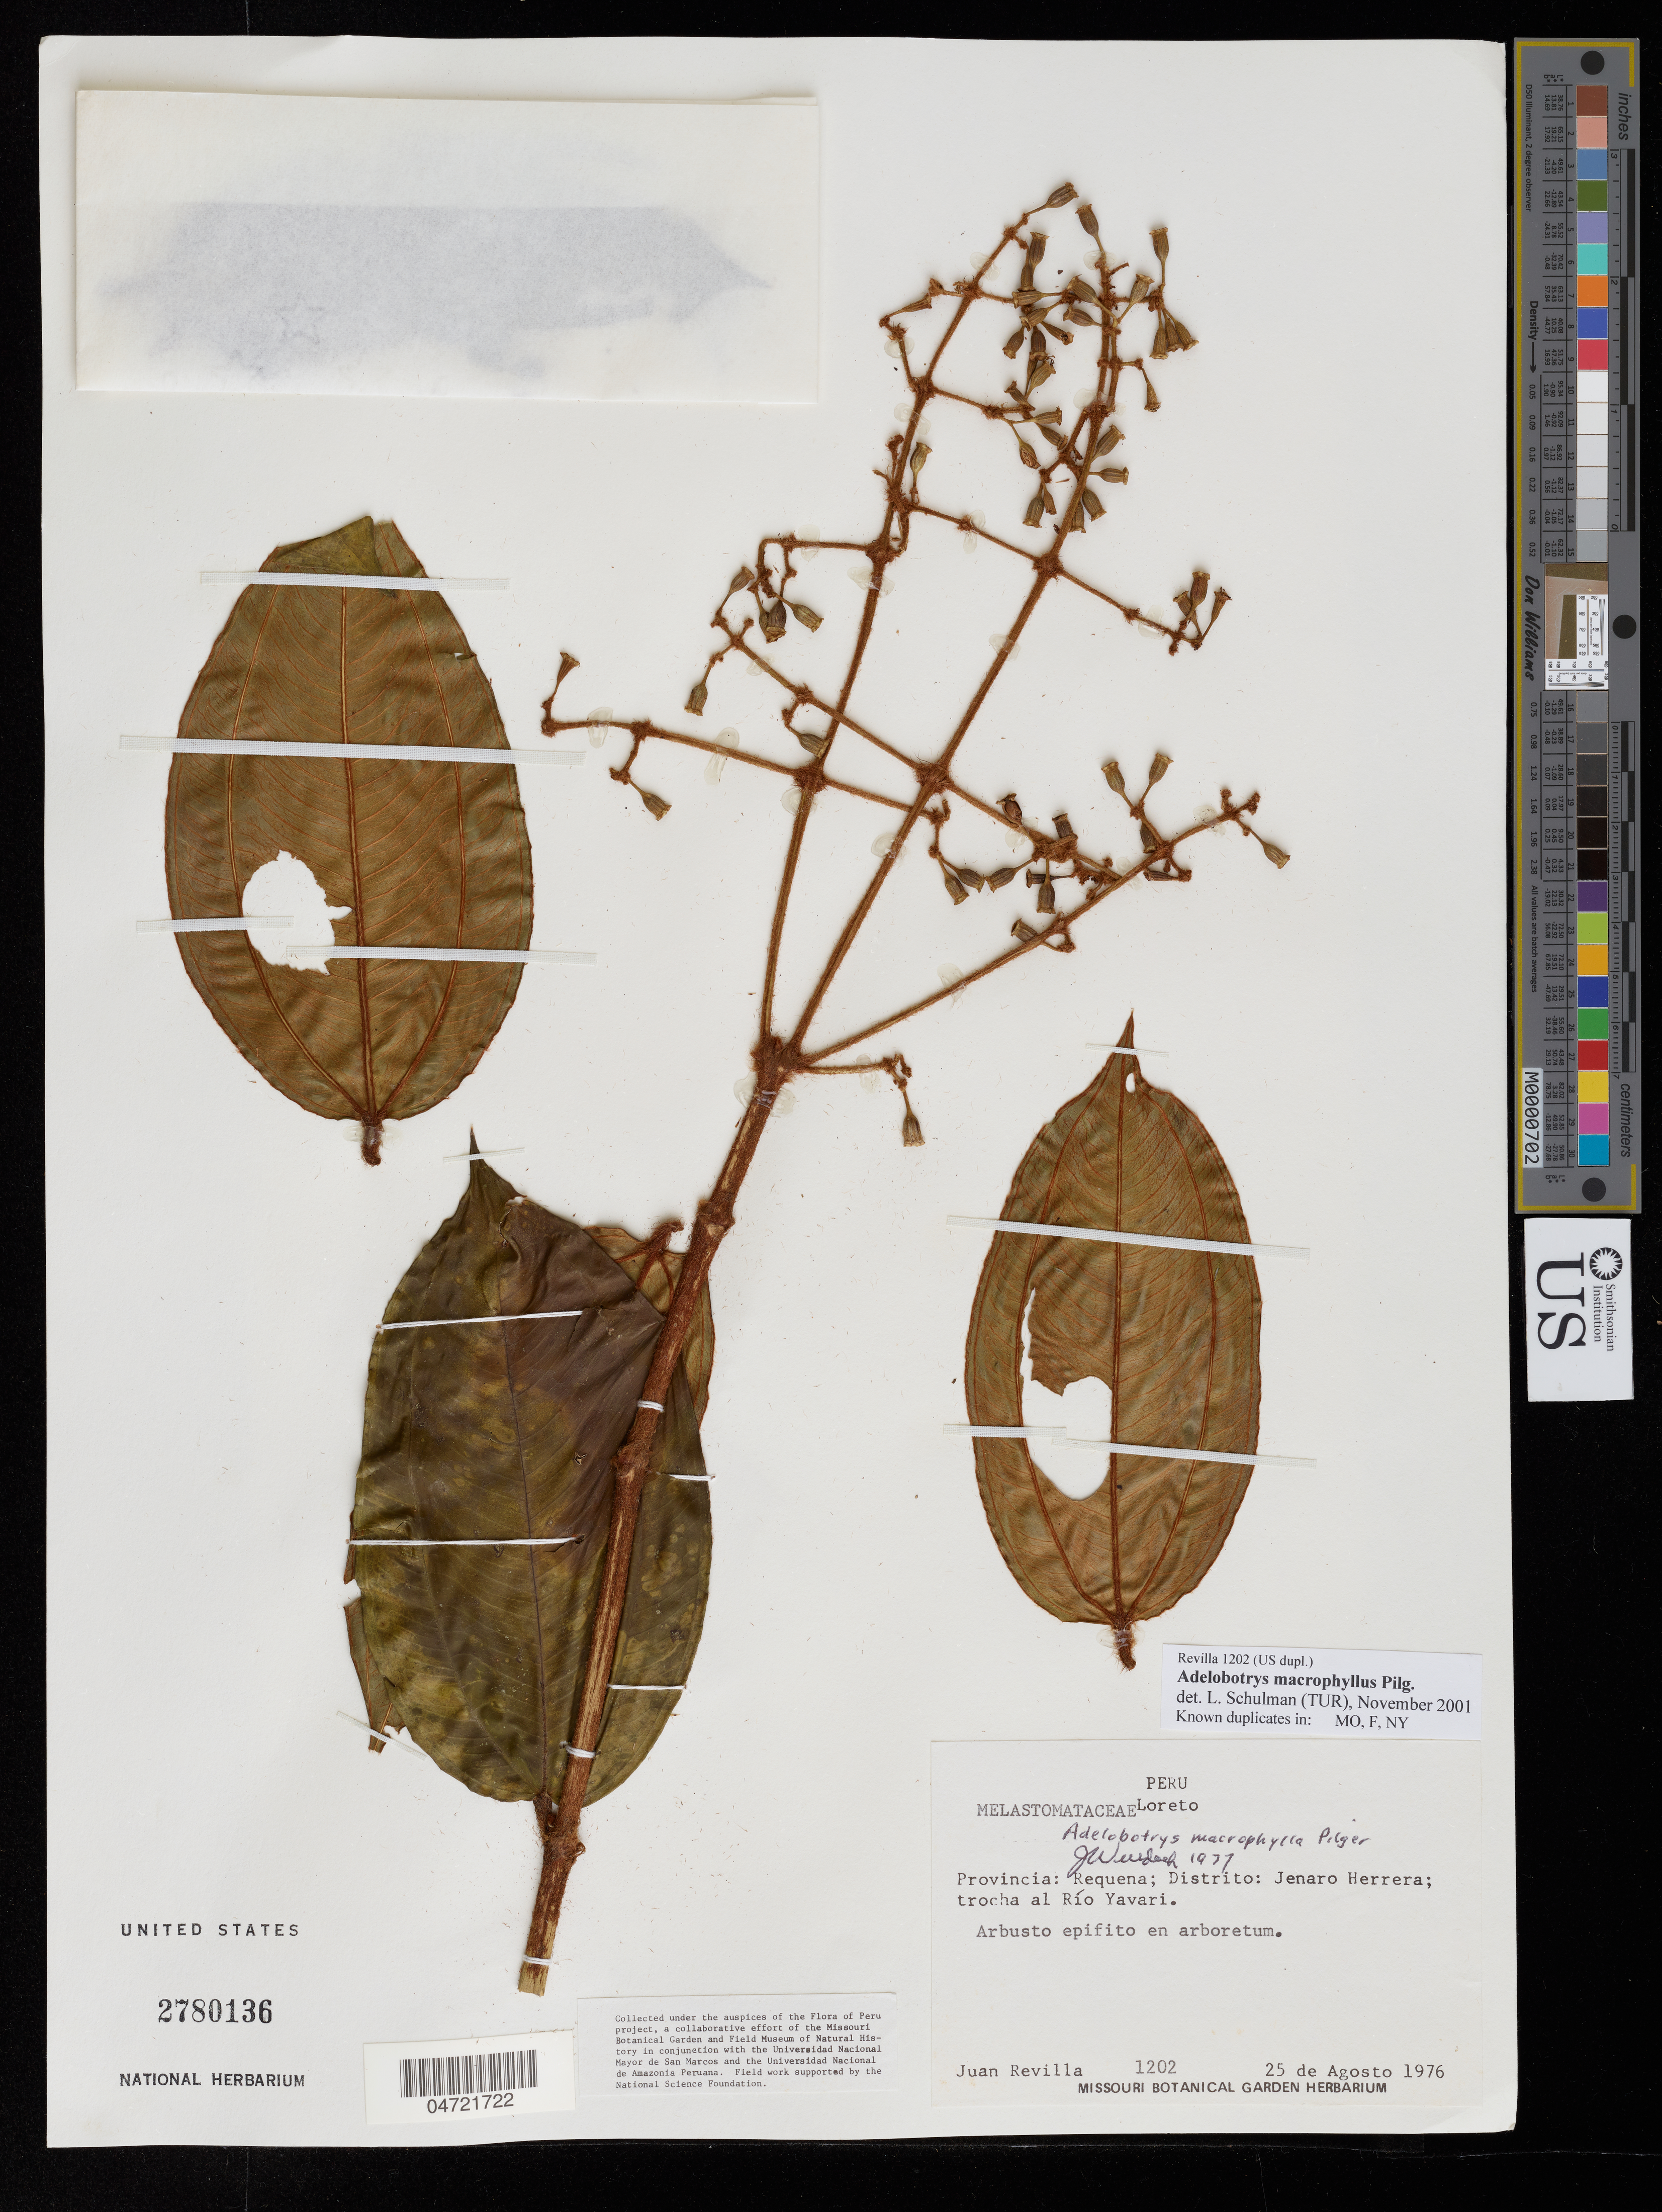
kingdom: Plantae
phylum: Tracheophyta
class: Magnoliopsida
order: Myrtales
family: Melastomataceae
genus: Adelobotrys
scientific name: Adelobotrys macrophyllus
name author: Pilg.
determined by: Schulman, Leif, (TUR), University of Turku (FINLAND)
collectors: J. Revilla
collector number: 1202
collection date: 1976-08-25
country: Peru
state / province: Loreto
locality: Provincia: Requena: Distrito: Jenaro Herrera; trocha al Rio Yavari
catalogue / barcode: US 2780136